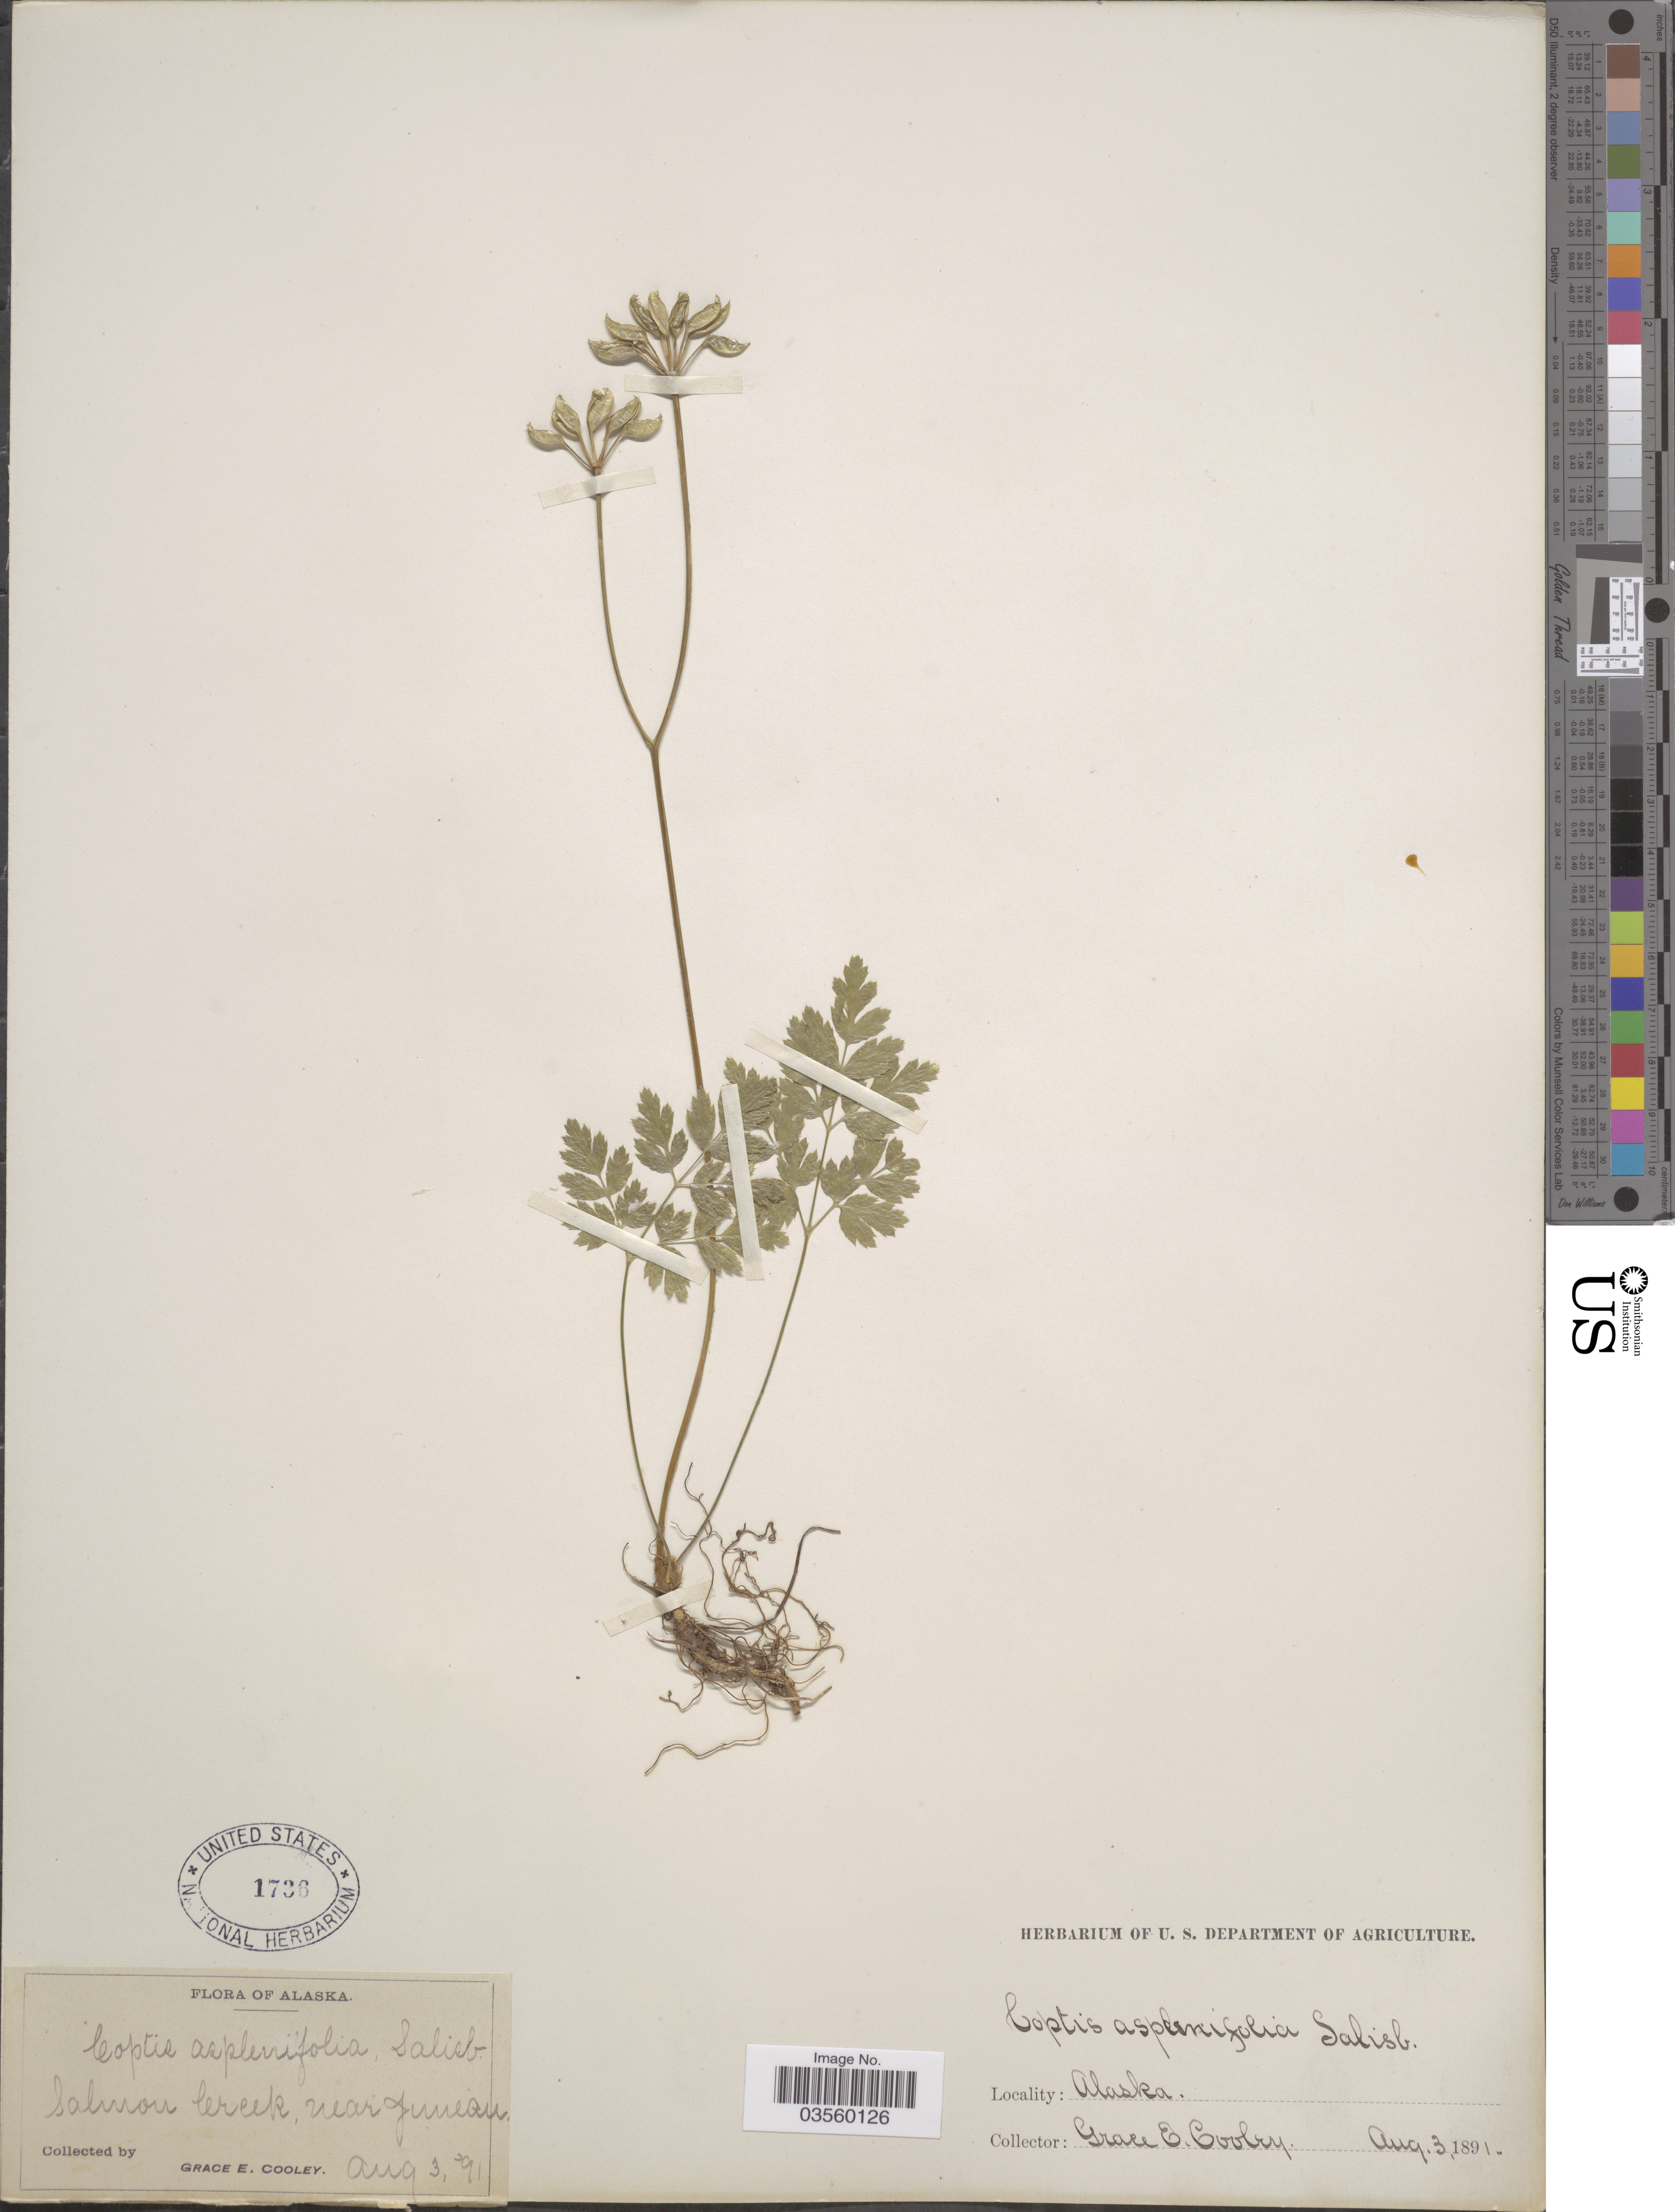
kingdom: Plantae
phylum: Tracheophyta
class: Magnoliopsida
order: Ranunculales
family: Ranunculaceae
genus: Coptis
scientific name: Coptis asplenifolia ined ?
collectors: G. E. Cooley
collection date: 1891-08-03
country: United States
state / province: Alaska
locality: Salmon Creek, near Juneau.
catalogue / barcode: US 1736